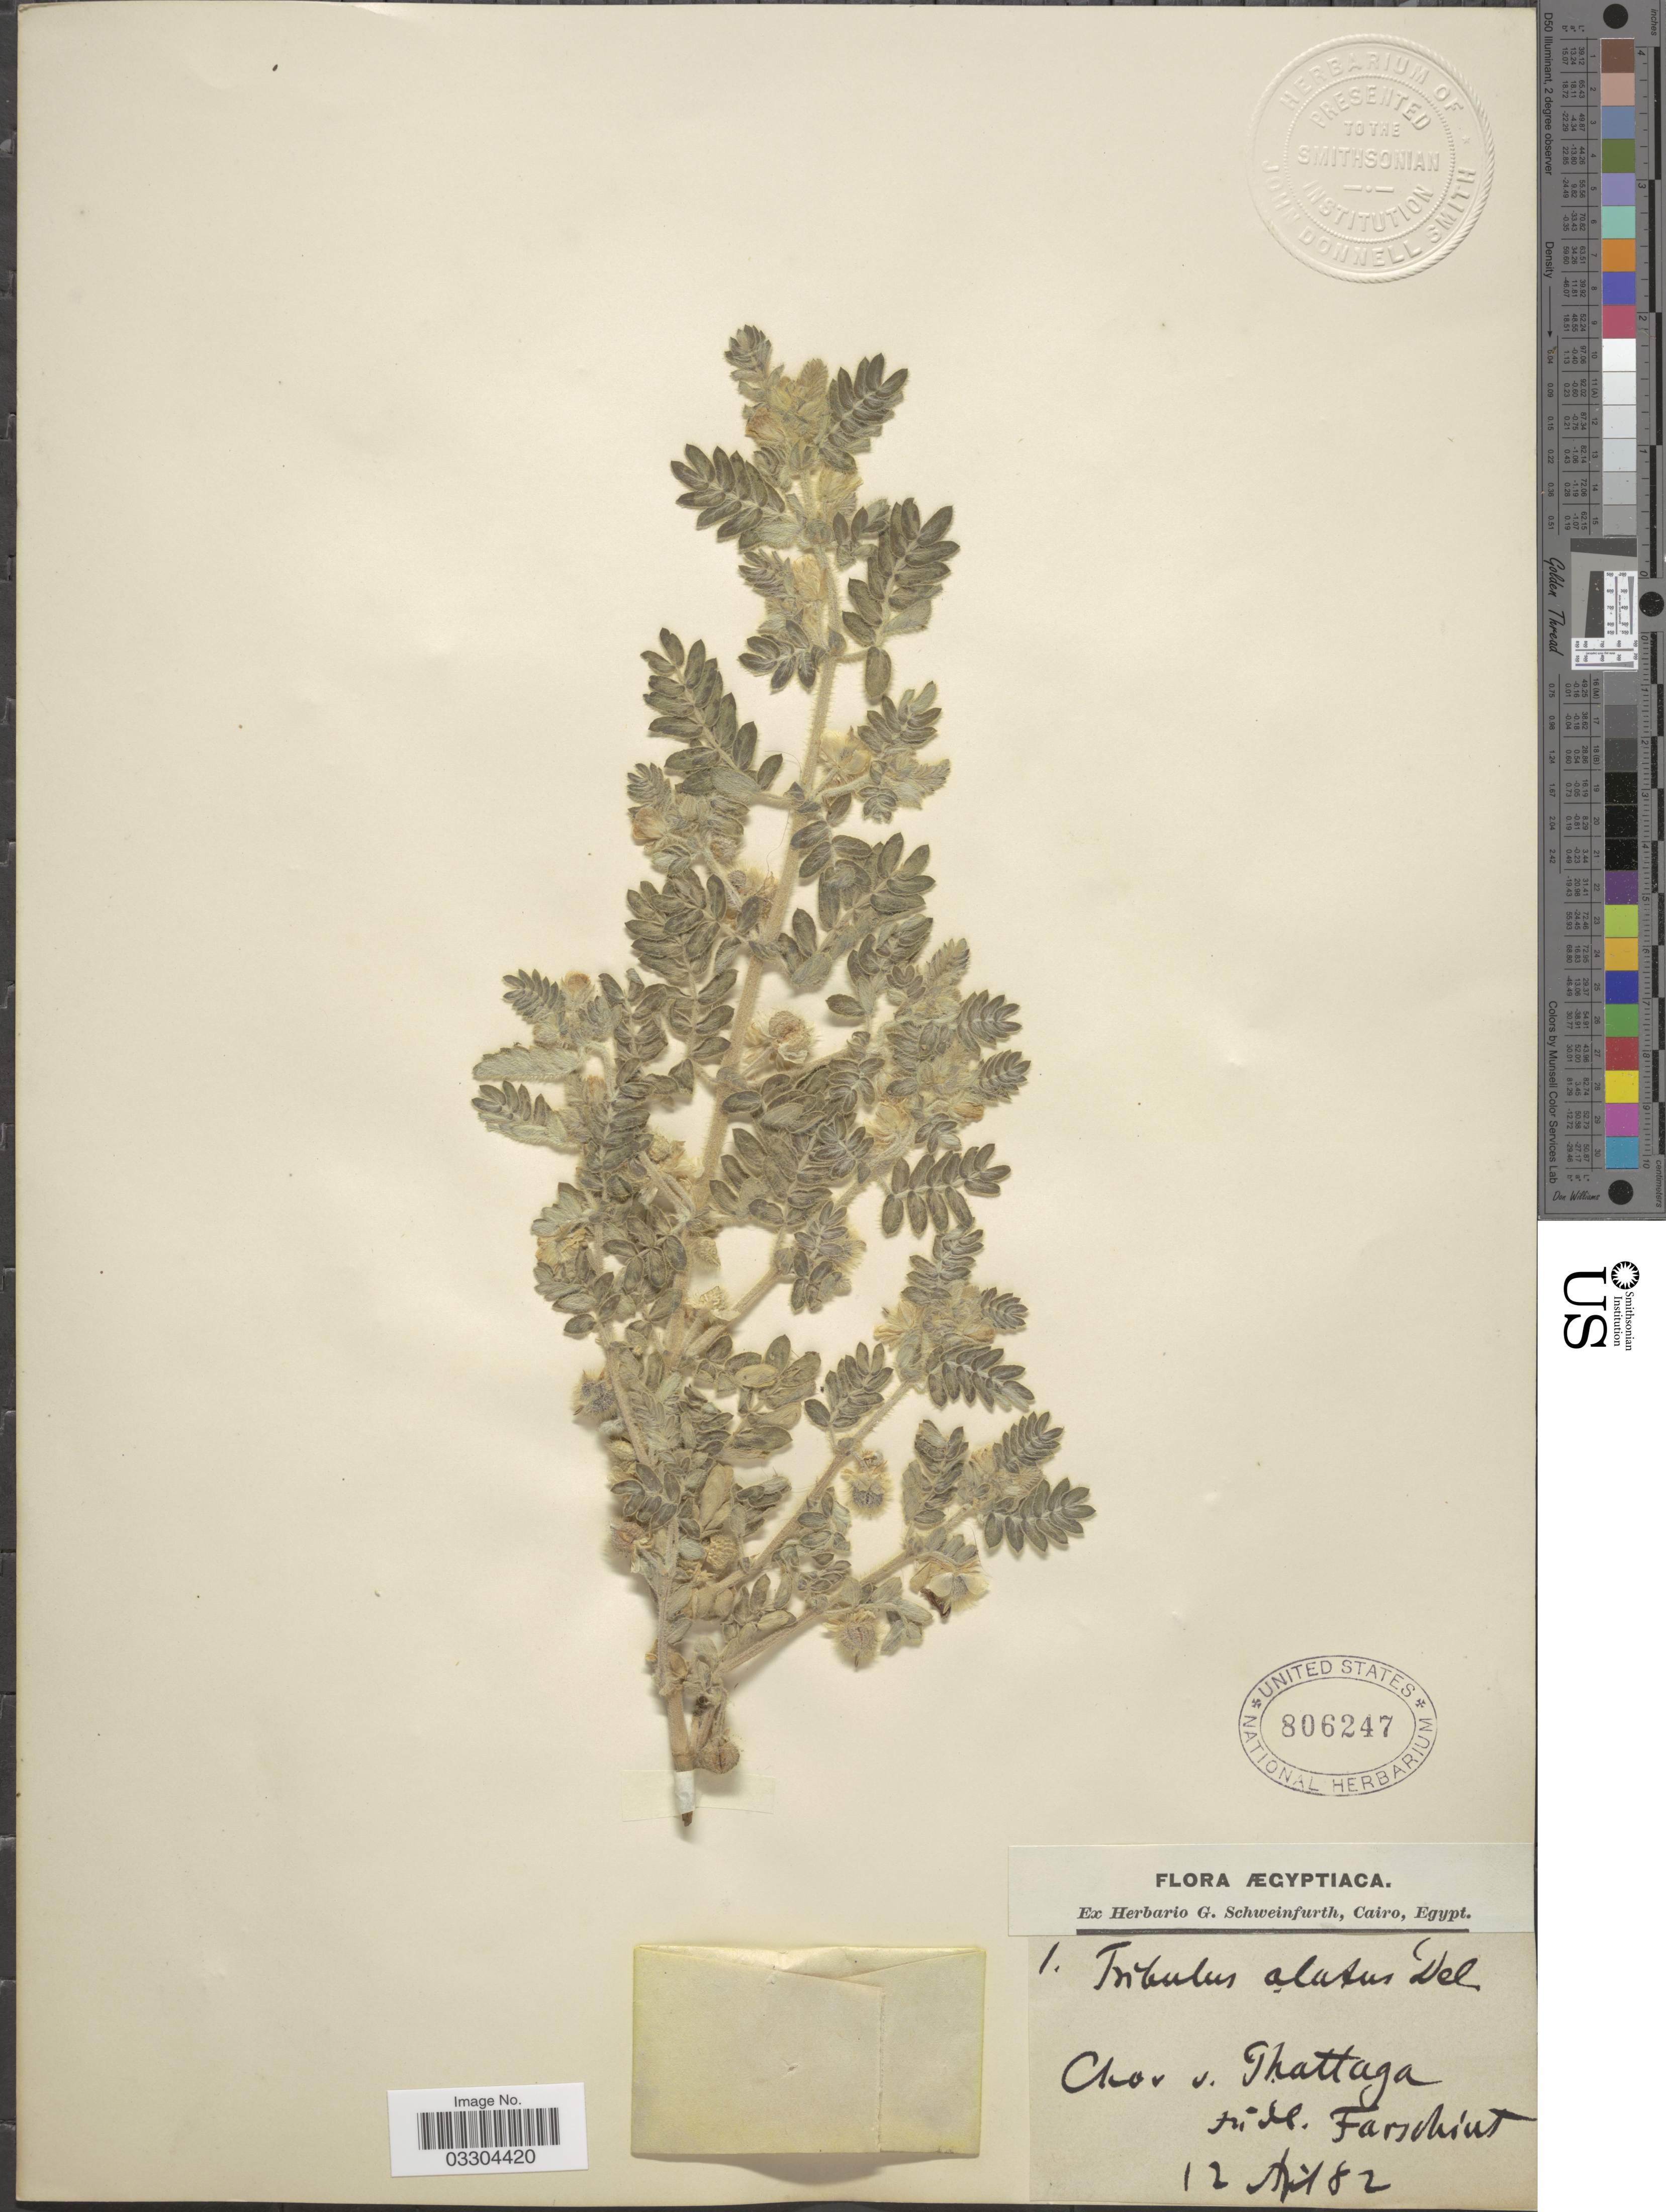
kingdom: Plantae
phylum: Tracheophyta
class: Magnoliopsida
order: Zygophyllales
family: Zygophyllaceae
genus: Tribulus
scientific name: Tribulus alatus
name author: Delile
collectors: ex herb. G. Schweinfurth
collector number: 1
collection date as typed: Transcribed d/m/y: 12/4/82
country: Egypt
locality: Chov v. Thattaga fridl. Farschint. [interpreted]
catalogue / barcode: US 806247